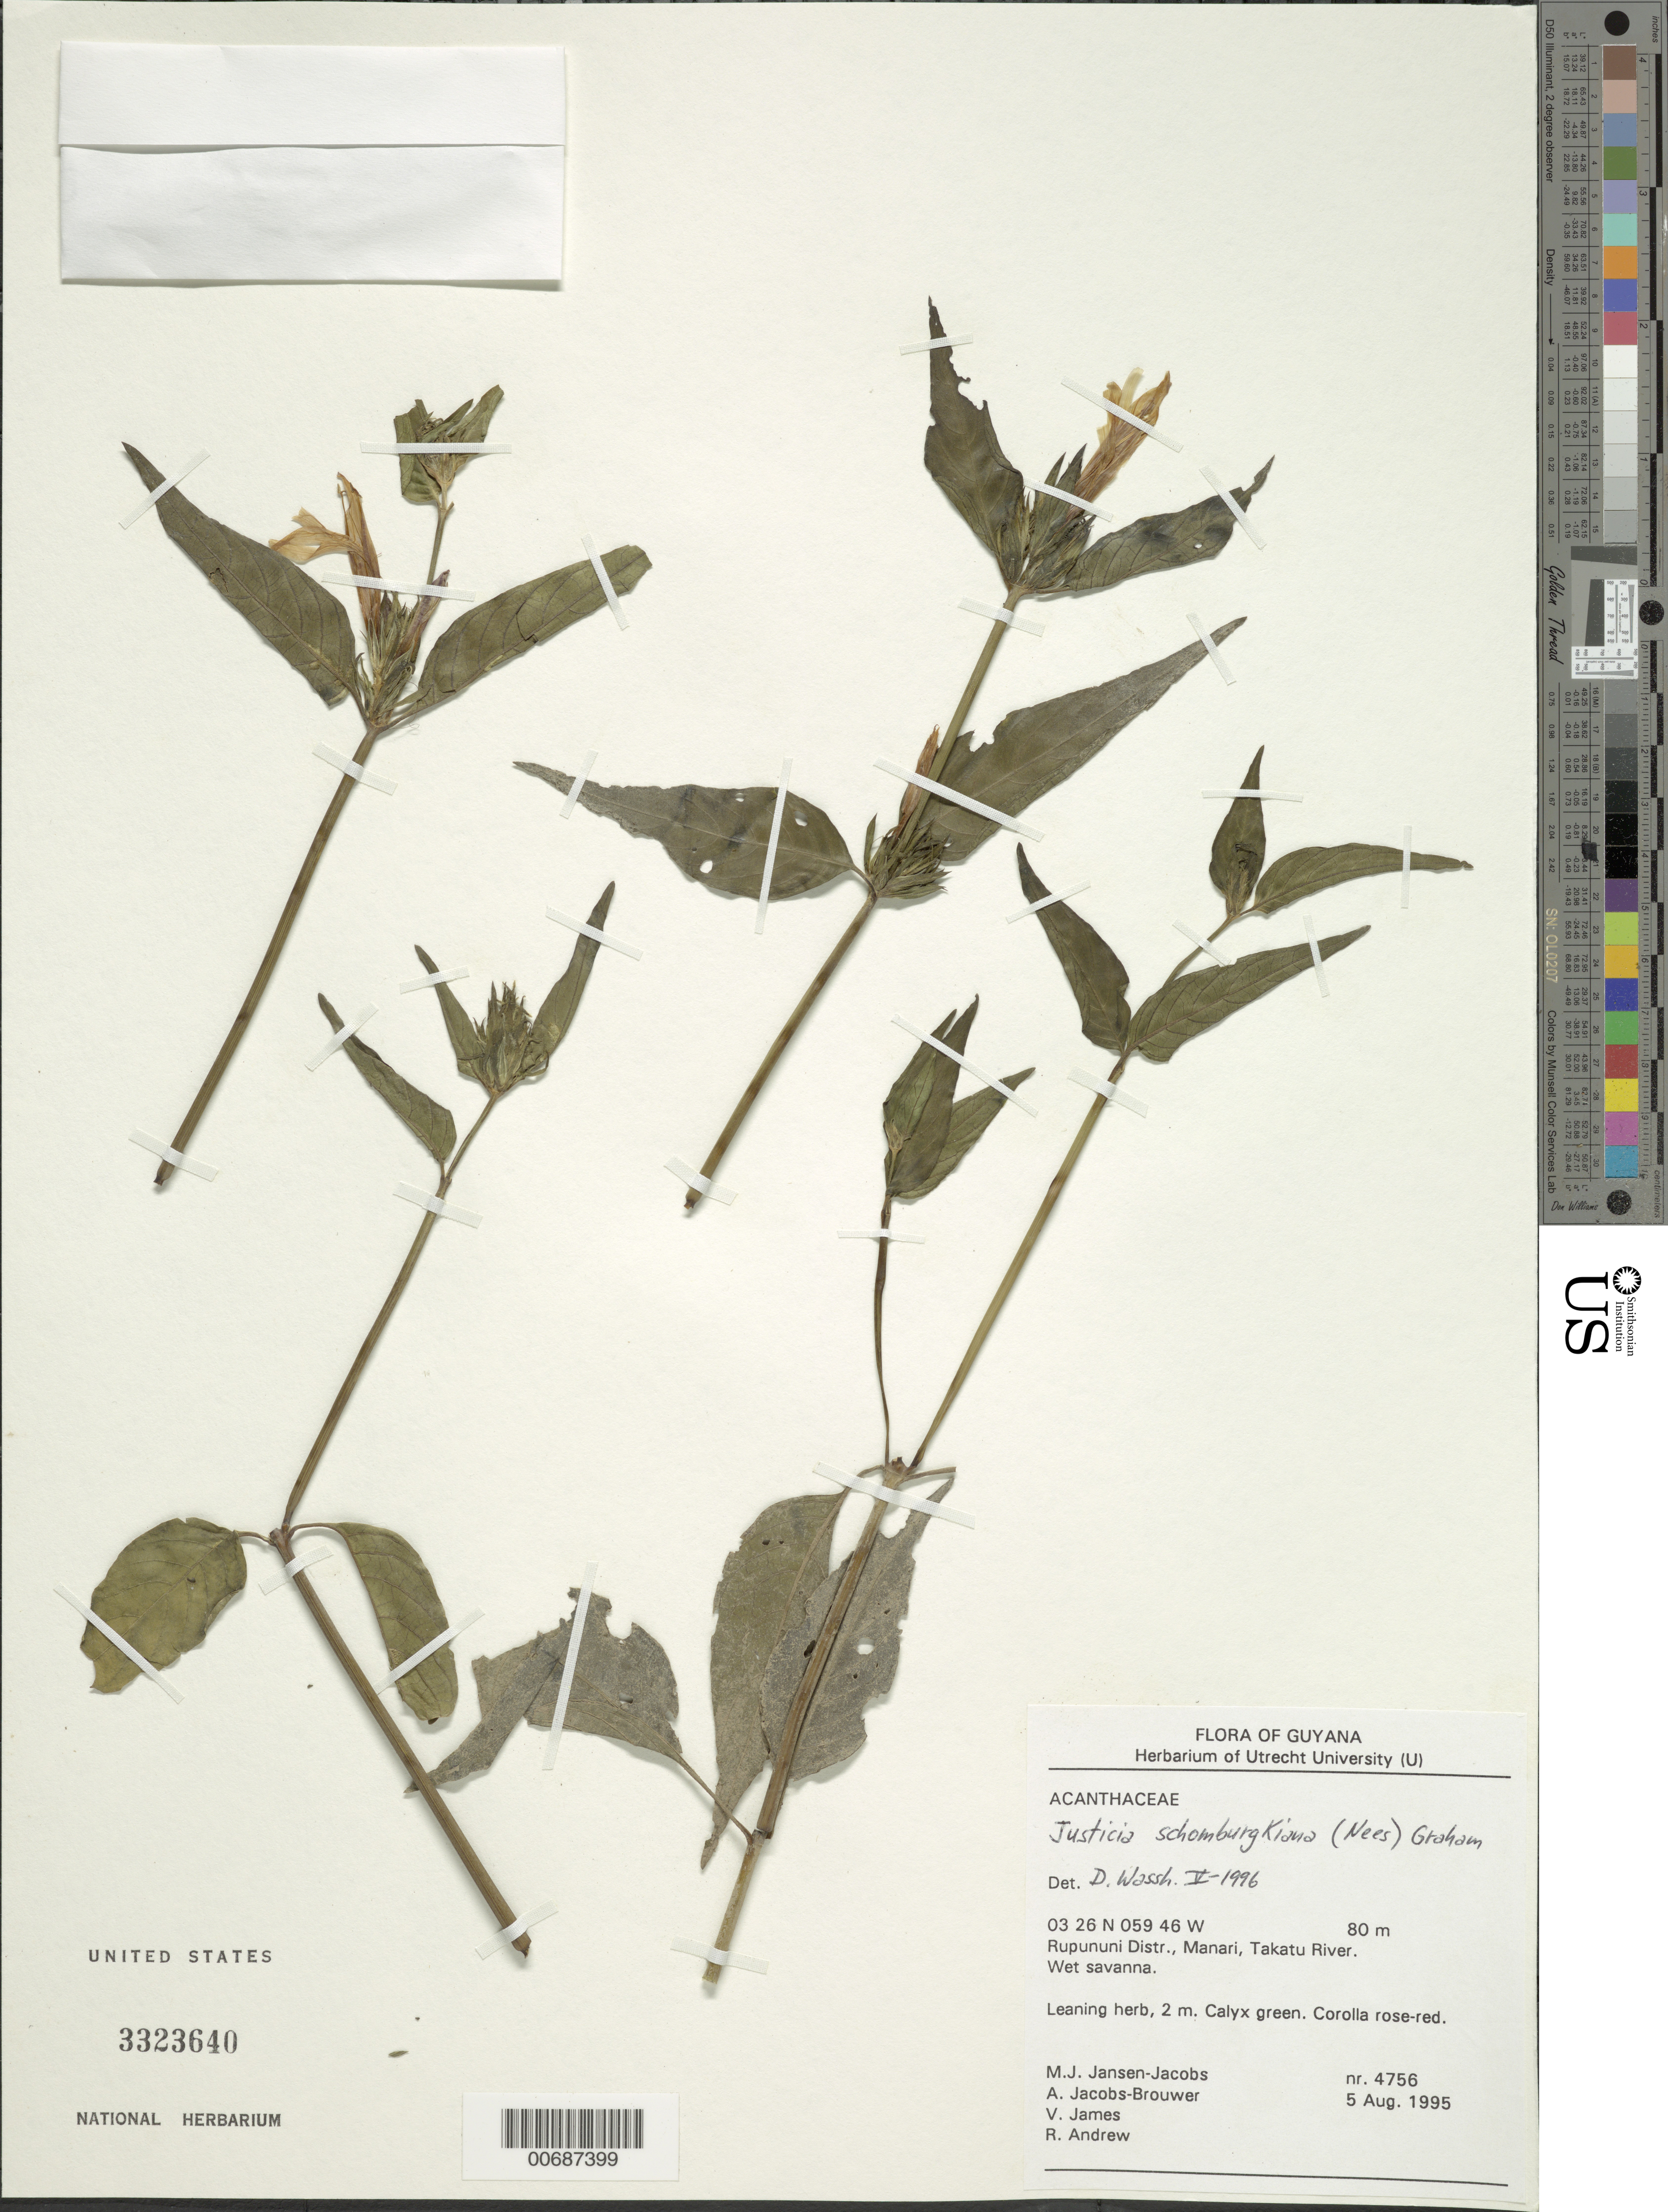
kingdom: Plantae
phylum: Tracheophyta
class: Magnoliopsida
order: Lamiales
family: Acanthaceae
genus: Justicia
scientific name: Justicia schomburgkiana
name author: (Nees) V.A.W. Graham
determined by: Wasshausen, Dieter C., (BOT), Smithsonian Institution - National Museum of Natural History (UNITED STATES)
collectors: M. J. Jansen-Jacobs, A. Jacobs-Brouwer, V. James & R. Andrew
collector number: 4756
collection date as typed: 5-Aug-95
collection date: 1995-08-05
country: Guyana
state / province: U. Takutu-U. Essequibo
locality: Manari, Takatu River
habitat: Wet savanna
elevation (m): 80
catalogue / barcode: US 3323640